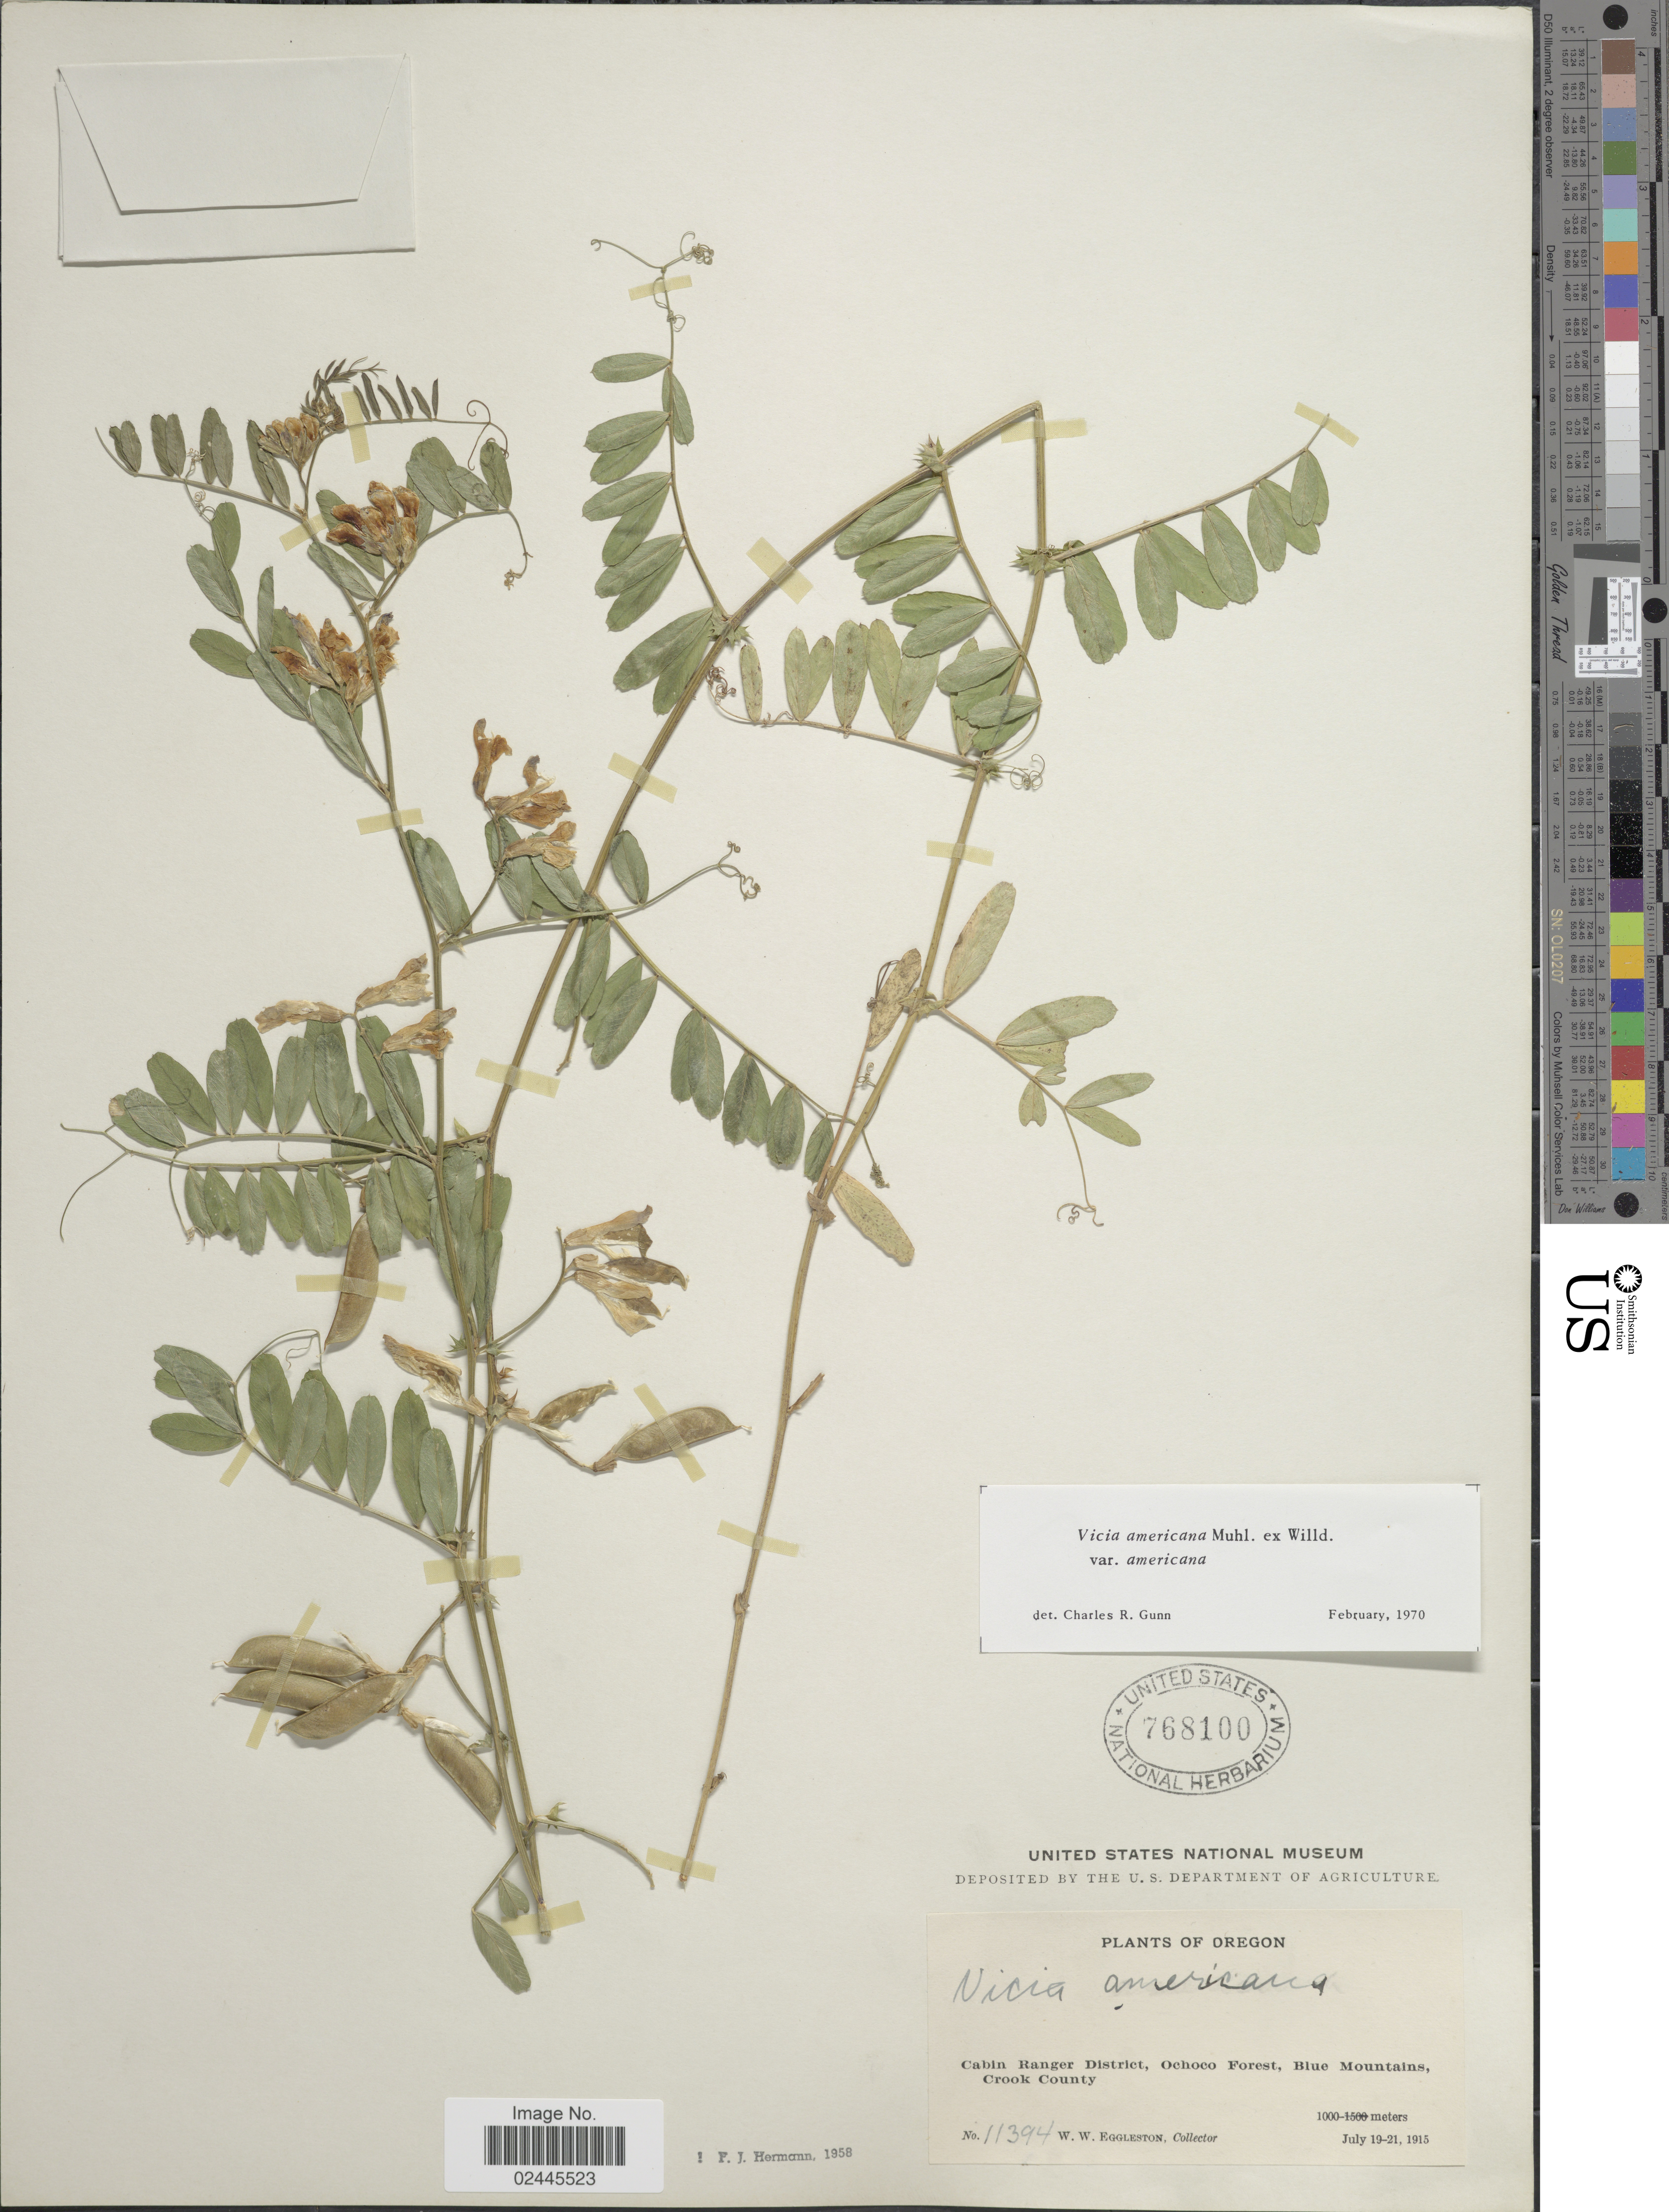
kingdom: Plantae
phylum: Tracheophyta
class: Magnoliopsida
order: Fabales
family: Fabaceae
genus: Vicia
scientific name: Vicia americana var. americana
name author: Muhl. ex Willd.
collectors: W. W. Eggleston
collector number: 11394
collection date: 1915-07-19/1915-07-21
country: United States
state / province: Oregon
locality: Cabin Ranger District, Ochoco Forest, Blue Mountains, Crook County.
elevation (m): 1000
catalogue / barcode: US 768100